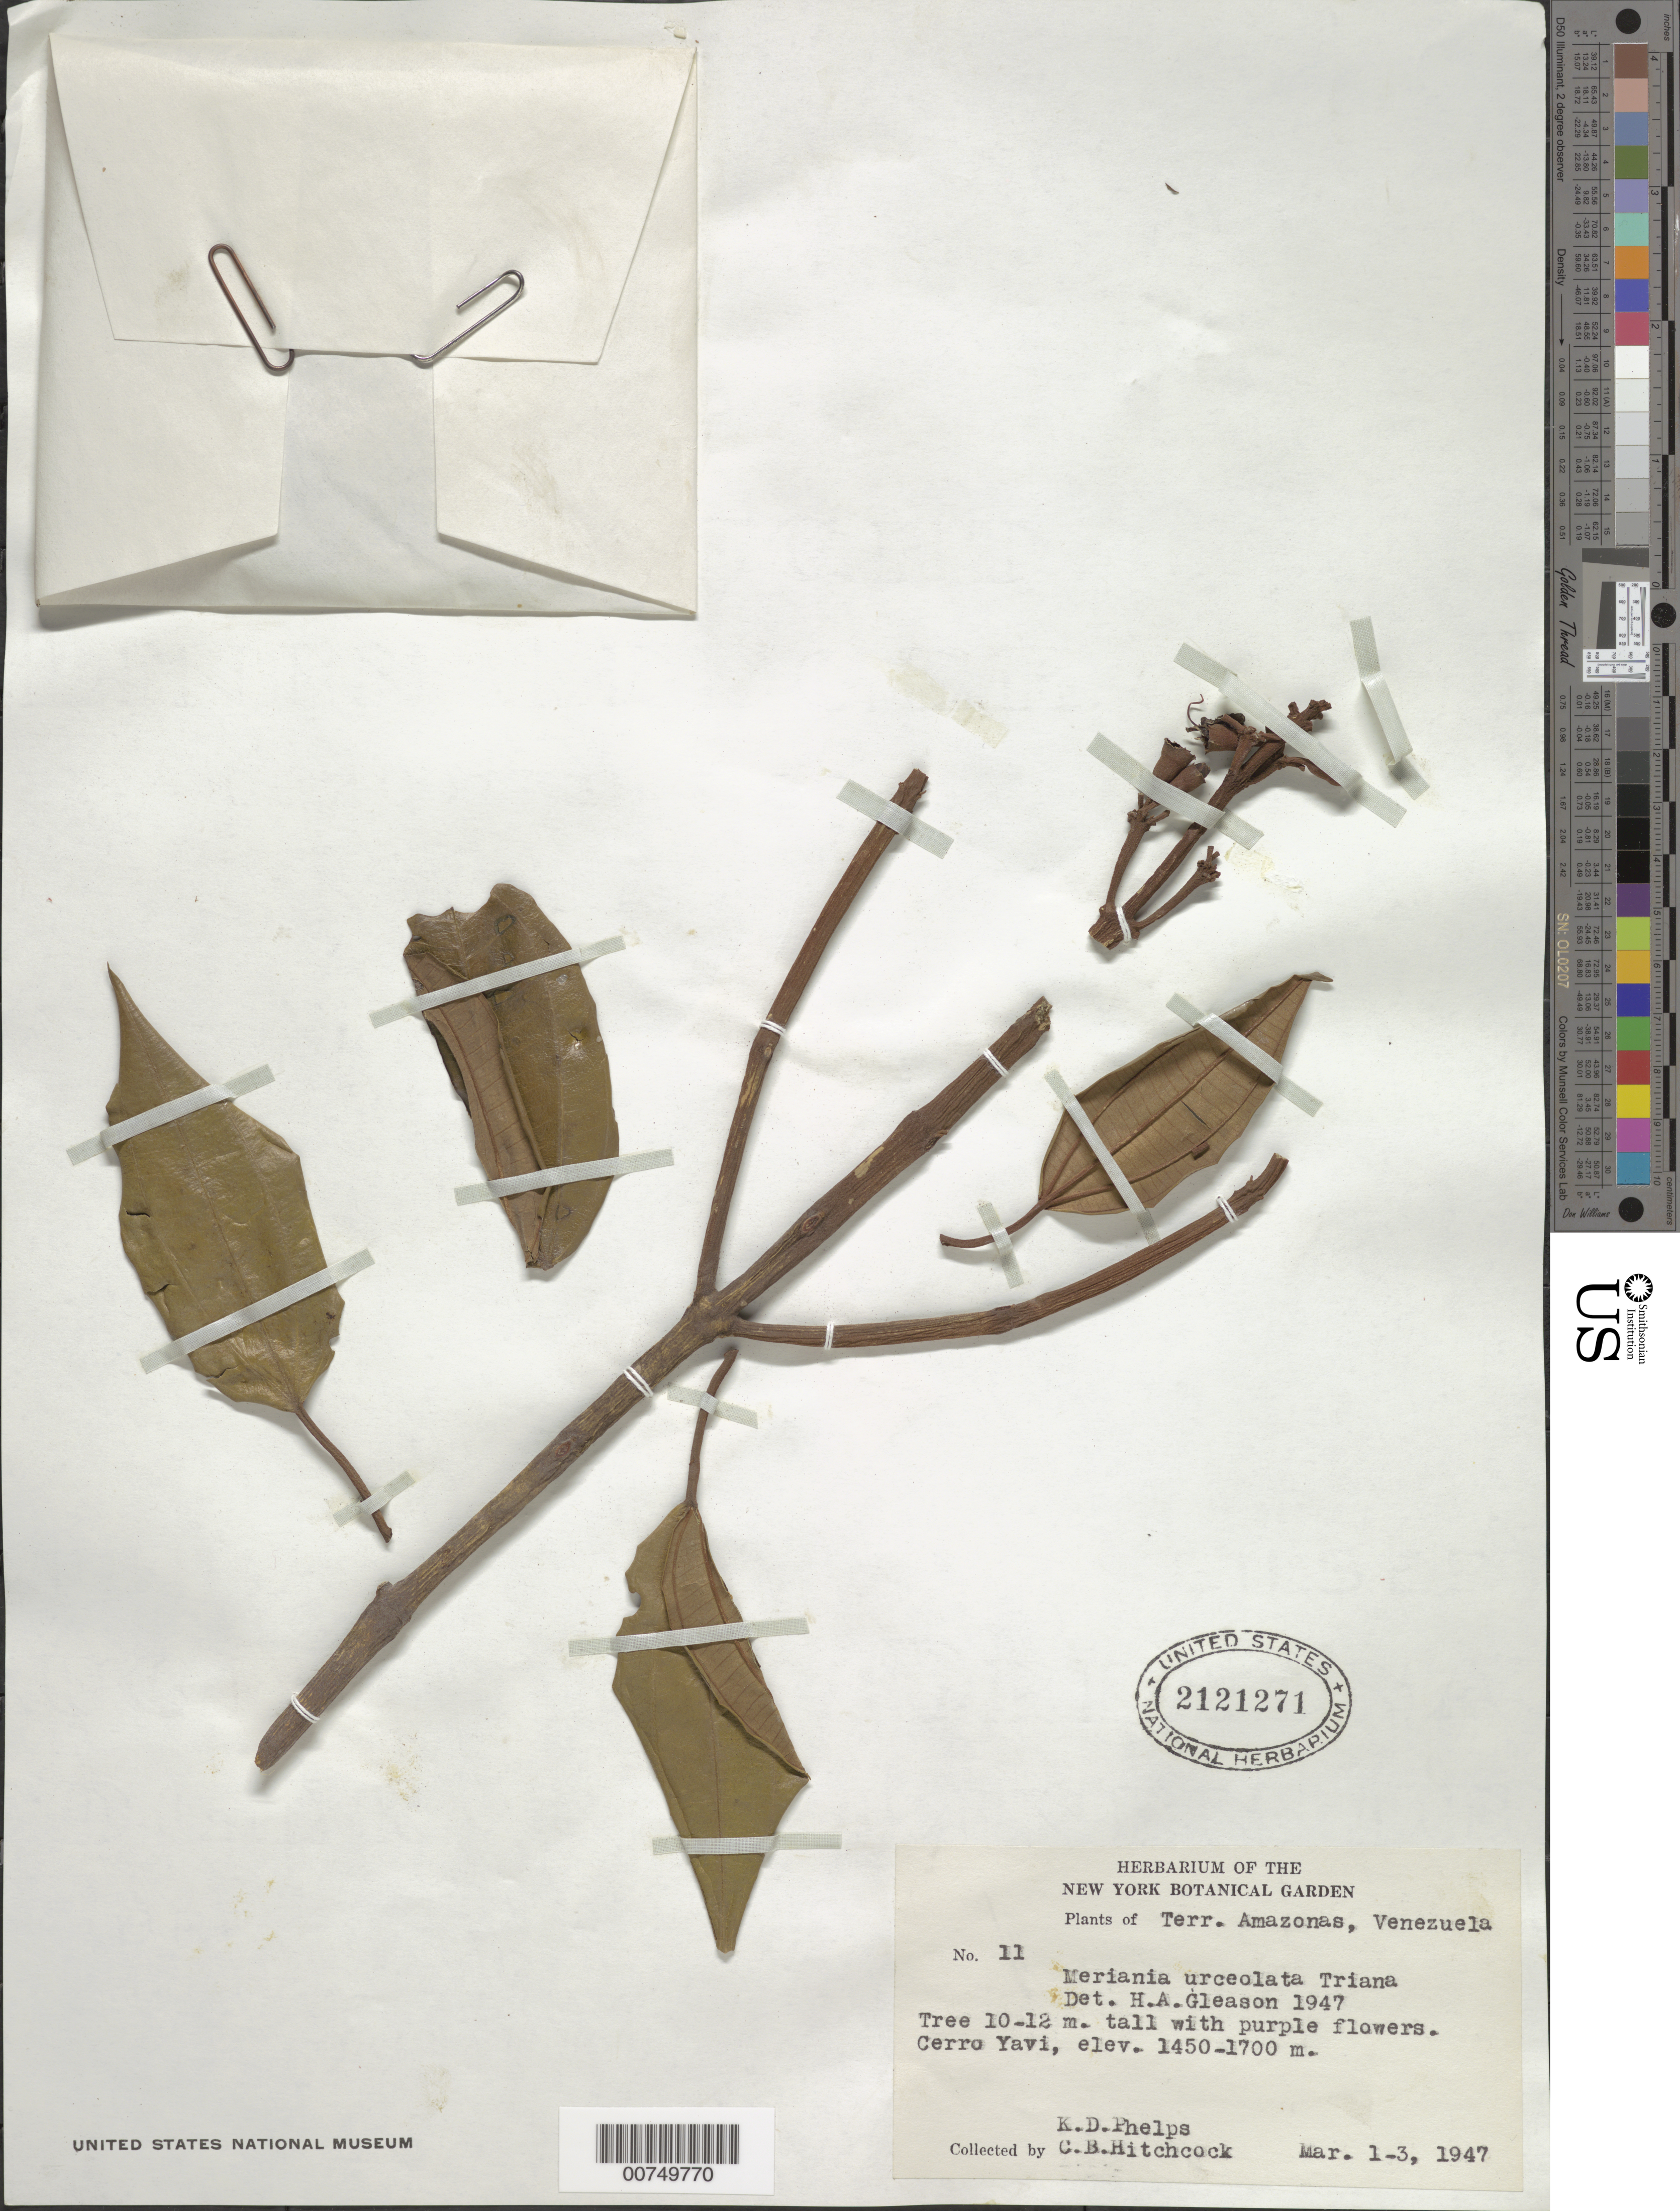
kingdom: Plantae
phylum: Tracheophyta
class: Magnoliopsida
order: Myrtales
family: Melastomataceae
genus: Meriania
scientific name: Meriania urceolata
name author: Triana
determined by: Gleason, H. A.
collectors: K. D. Phelps & C. B. Hitchcock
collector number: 11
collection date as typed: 1-Mar-47 to 3-Mar-47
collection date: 1947-03-01/1947-03-03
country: Venezuela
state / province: Amazonas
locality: Cerro Yaví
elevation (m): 1450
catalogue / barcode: US 2121271